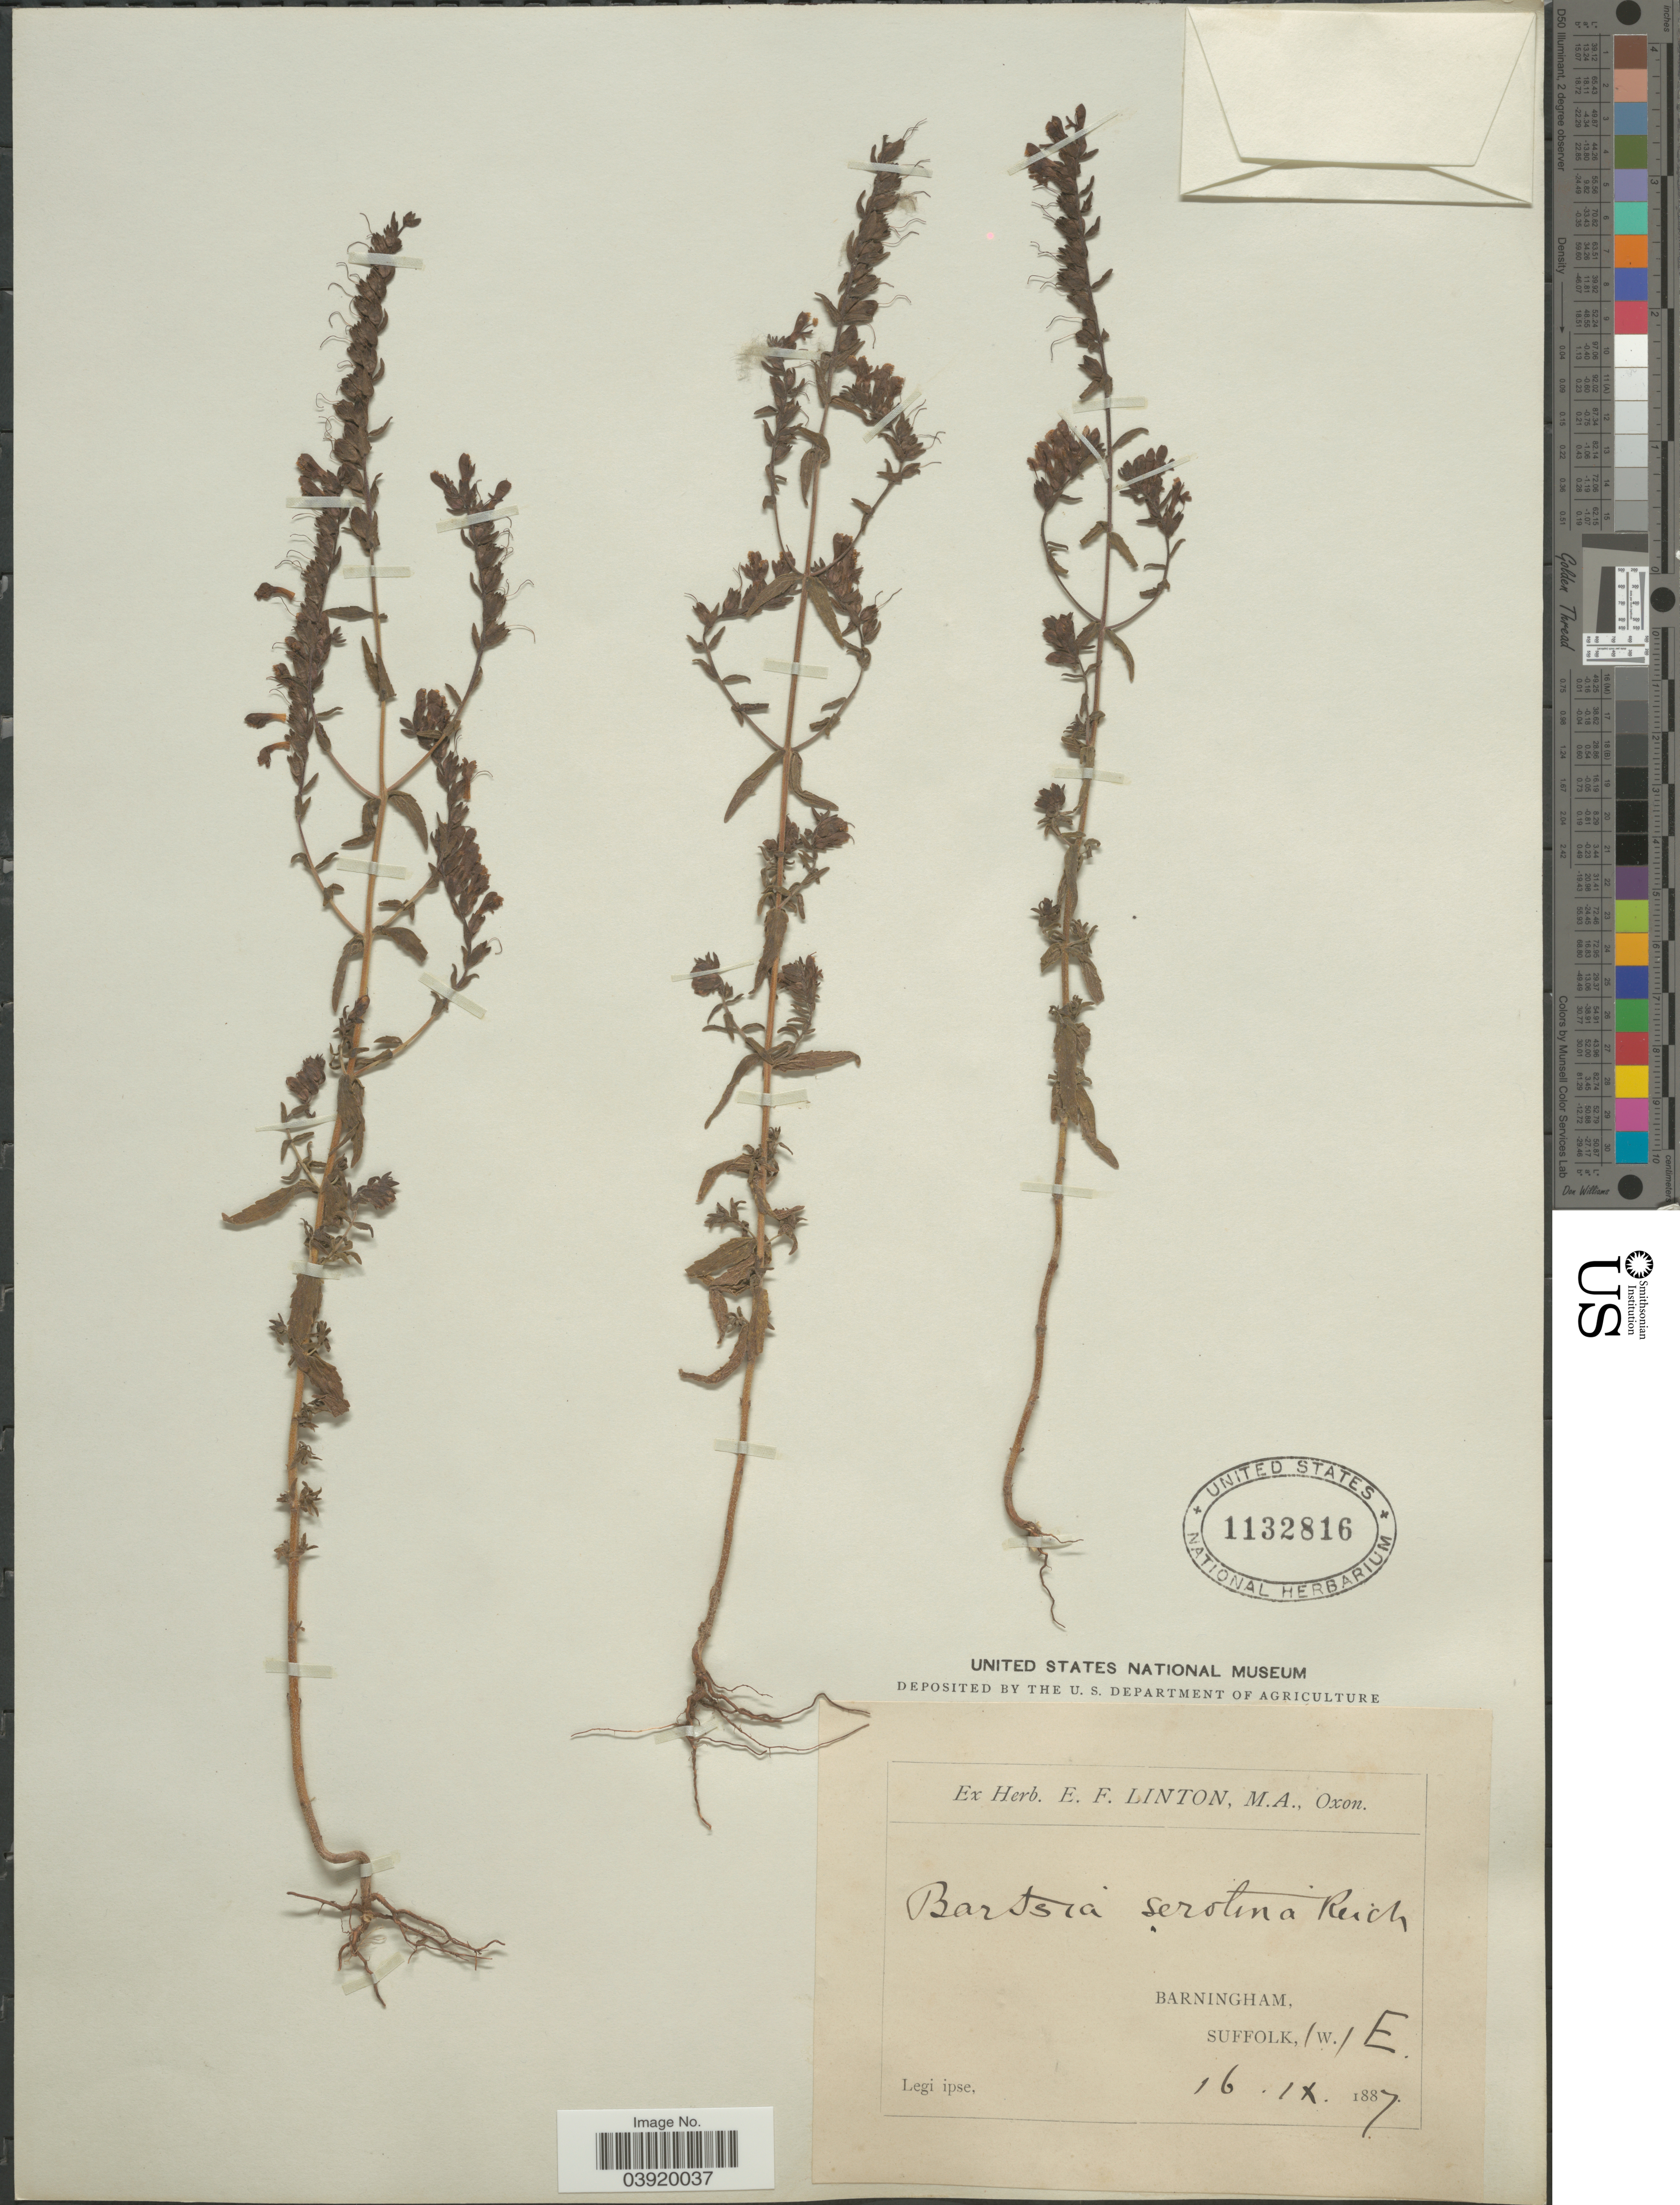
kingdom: Plantae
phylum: Tracheophyta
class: Magnoliopsida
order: Lamiales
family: Orobanchaceae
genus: Odontites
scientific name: Odontites vulgaris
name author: Moench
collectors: E. Linton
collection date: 1887-09-16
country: United Kingdom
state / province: England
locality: Barningham, Suffolk, E.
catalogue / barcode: US 1132816